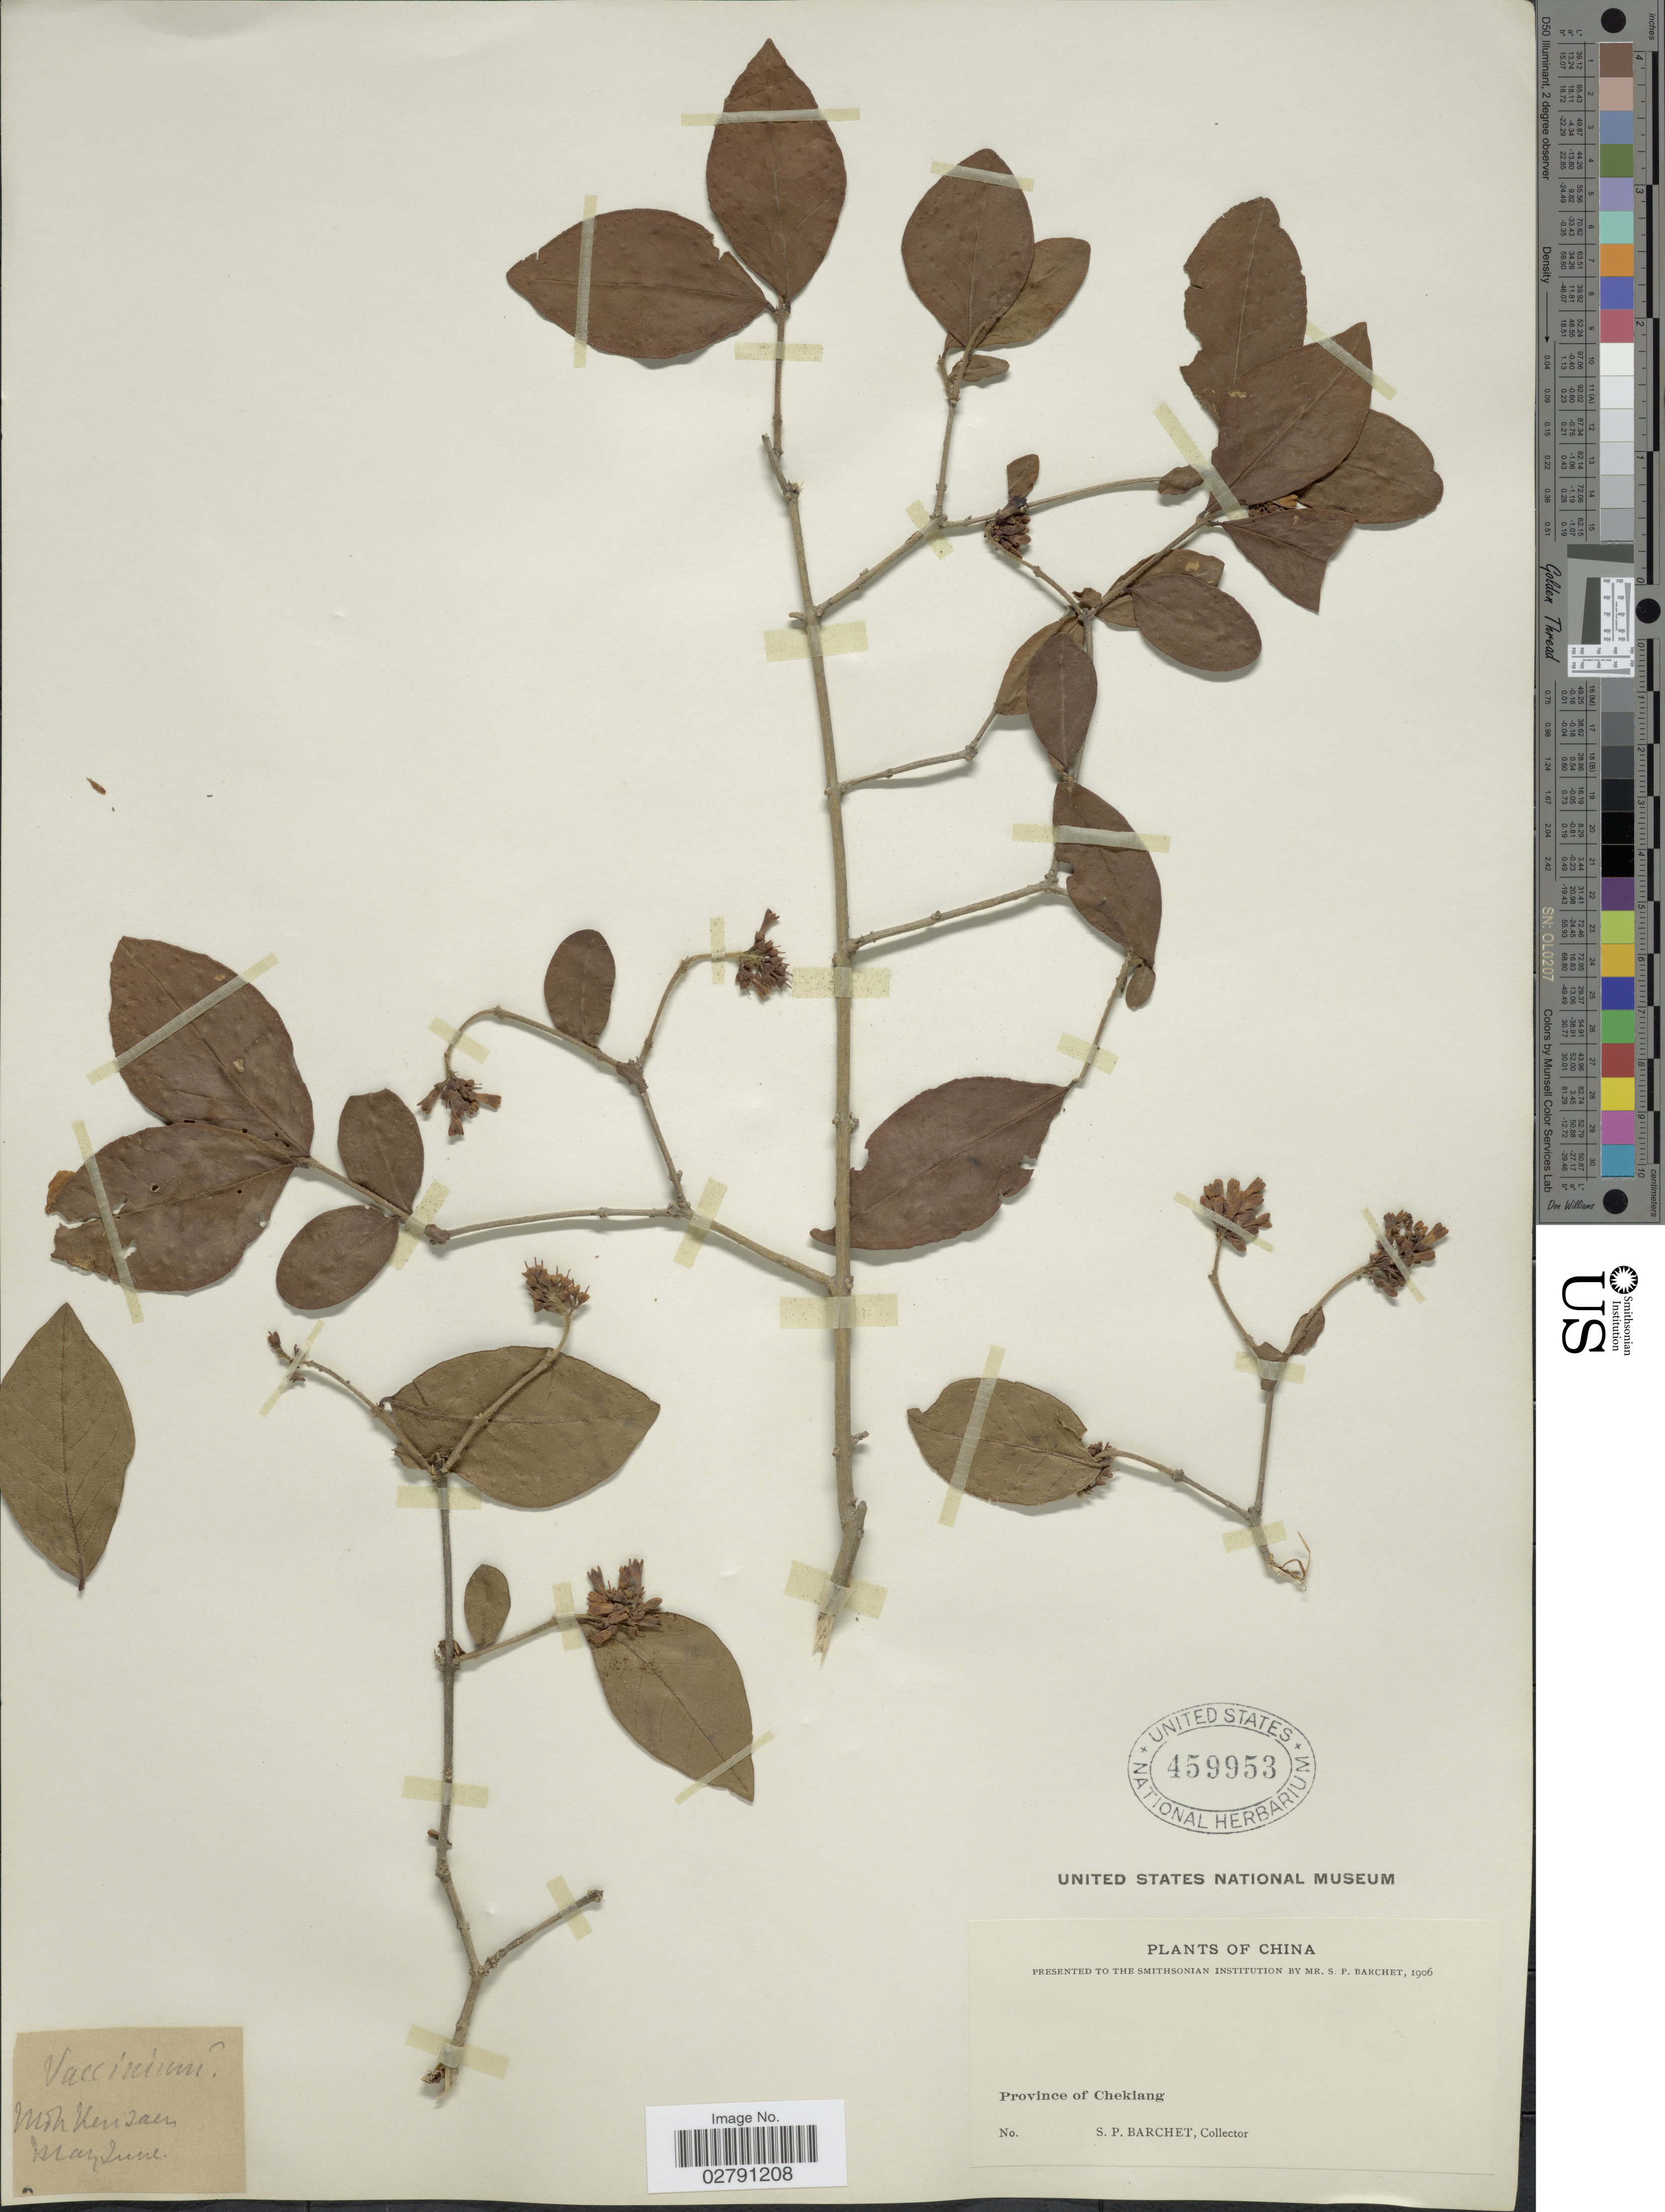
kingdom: Plantae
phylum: Tracheophyta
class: Magnoliopsida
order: Dipsacales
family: Caprifoliaceae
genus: Lonicera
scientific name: Lonicera sp.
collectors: S. P. Barchet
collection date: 1906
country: China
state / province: Zhejiang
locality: Province of Chekiang.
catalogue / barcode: US 459953